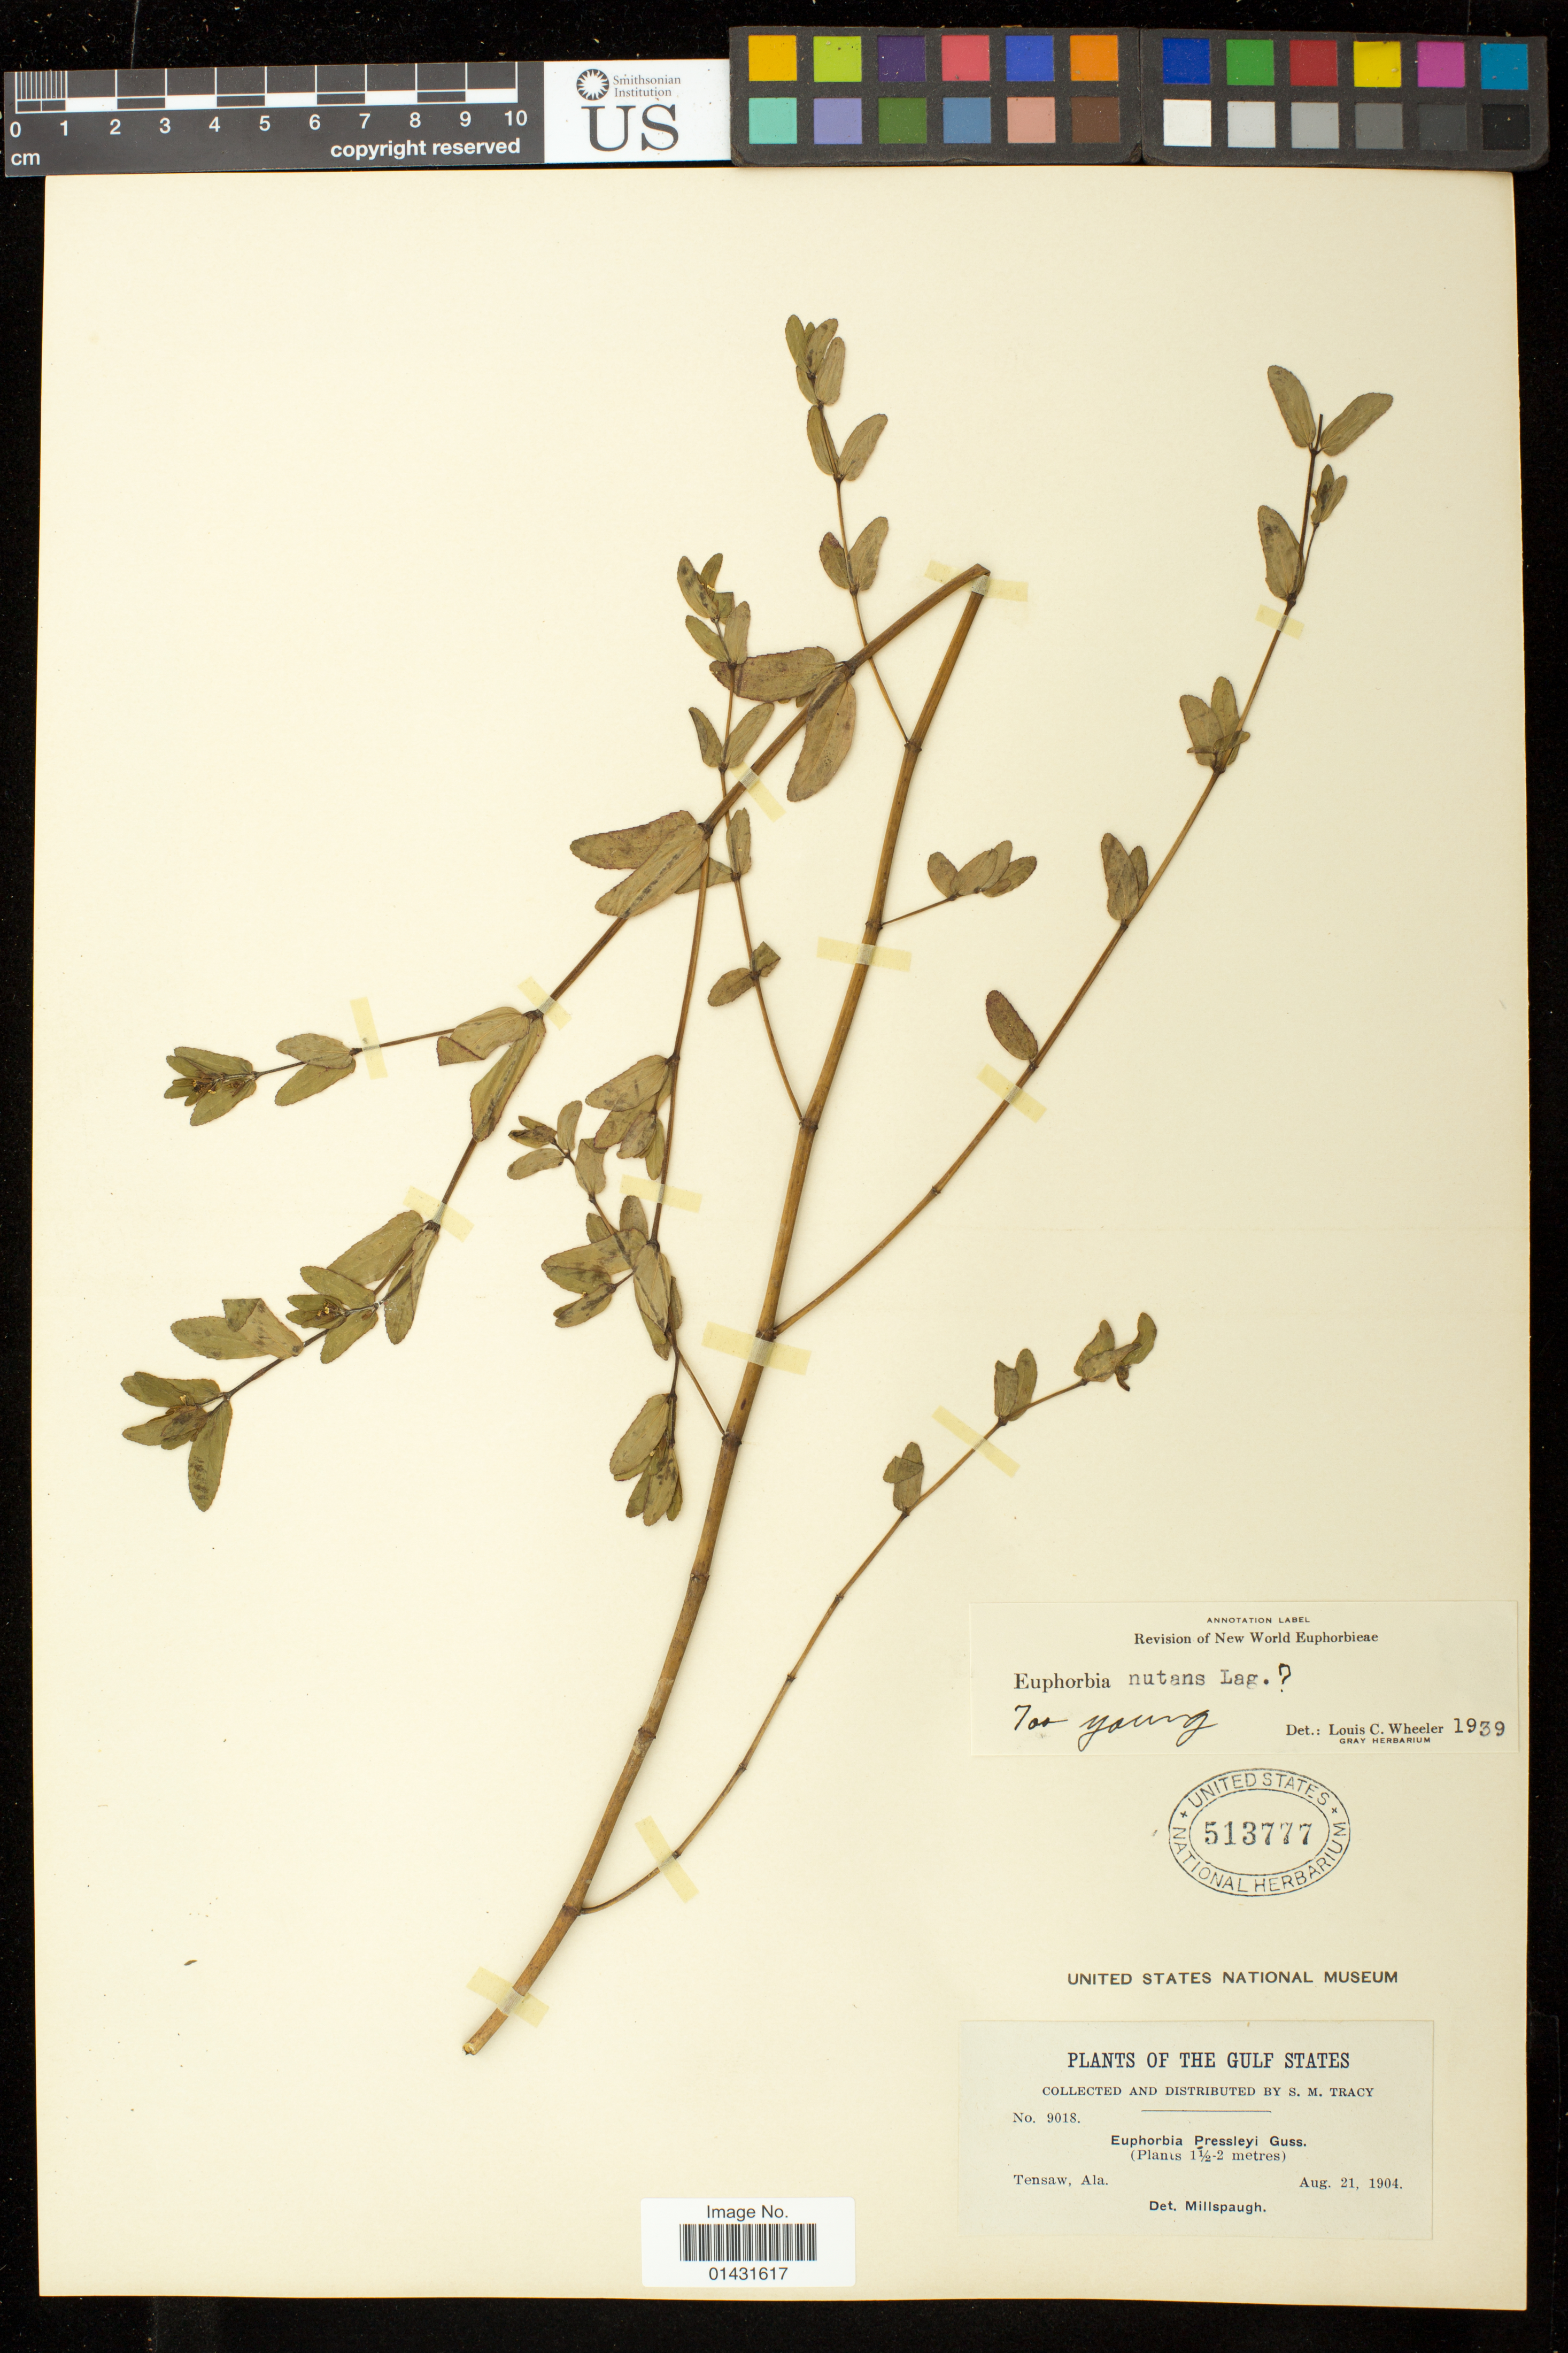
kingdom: Plantae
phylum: Tracheophyta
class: Magnoliopsida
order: Malpighiales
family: Euphorbiaceae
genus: Euphorbia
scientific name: Euphorbia hypericifolia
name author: L.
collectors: S. M. Tracy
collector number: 9018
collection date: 1904-08-21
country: United States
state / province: Alabama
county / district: Baldwin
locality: Tensaw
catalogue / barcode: US 513777